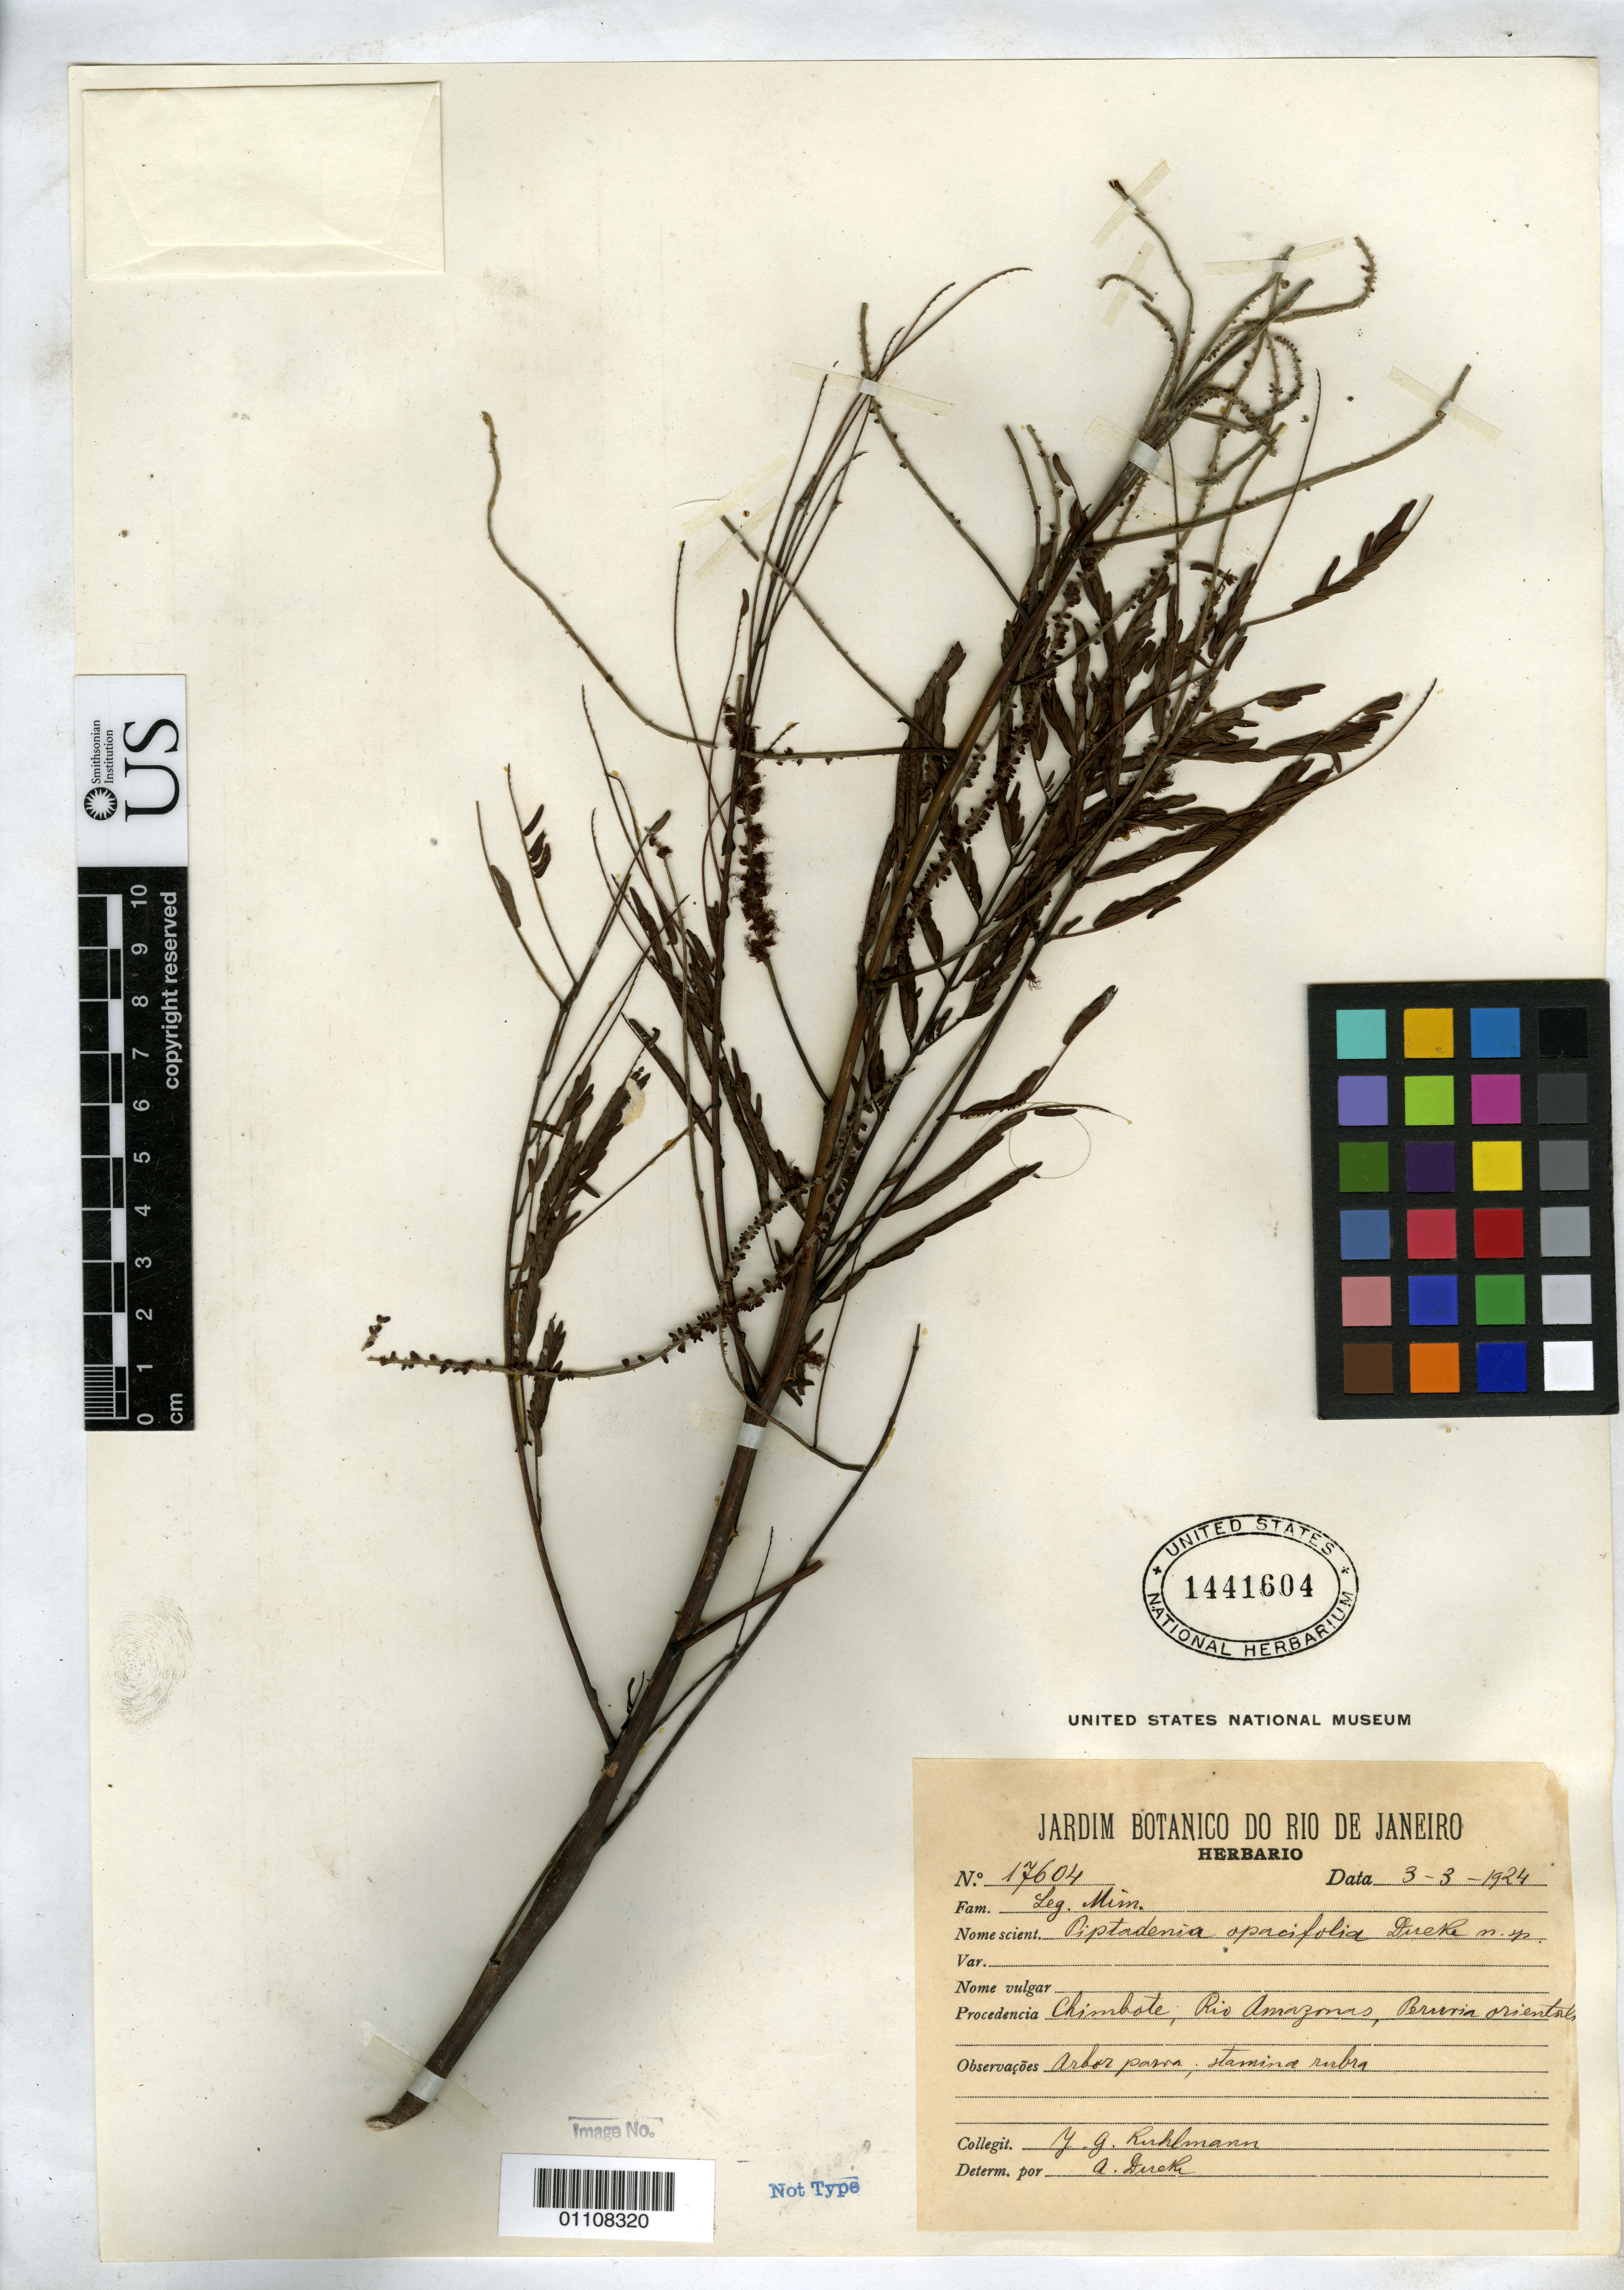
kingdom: Plantae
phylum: Tracheophyta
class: Magnoliopsida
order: Fabales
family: Fabaceae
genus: Piptadenia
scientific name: Piptadenia opacifolia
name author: Ducke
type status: Syntype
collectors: J. G. Ruhlmann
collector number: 17604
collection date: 1924-03-03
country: Peru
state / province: Ancash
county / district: Santa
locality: Rio Amazonas. Chimbote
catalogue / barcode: US 1441604